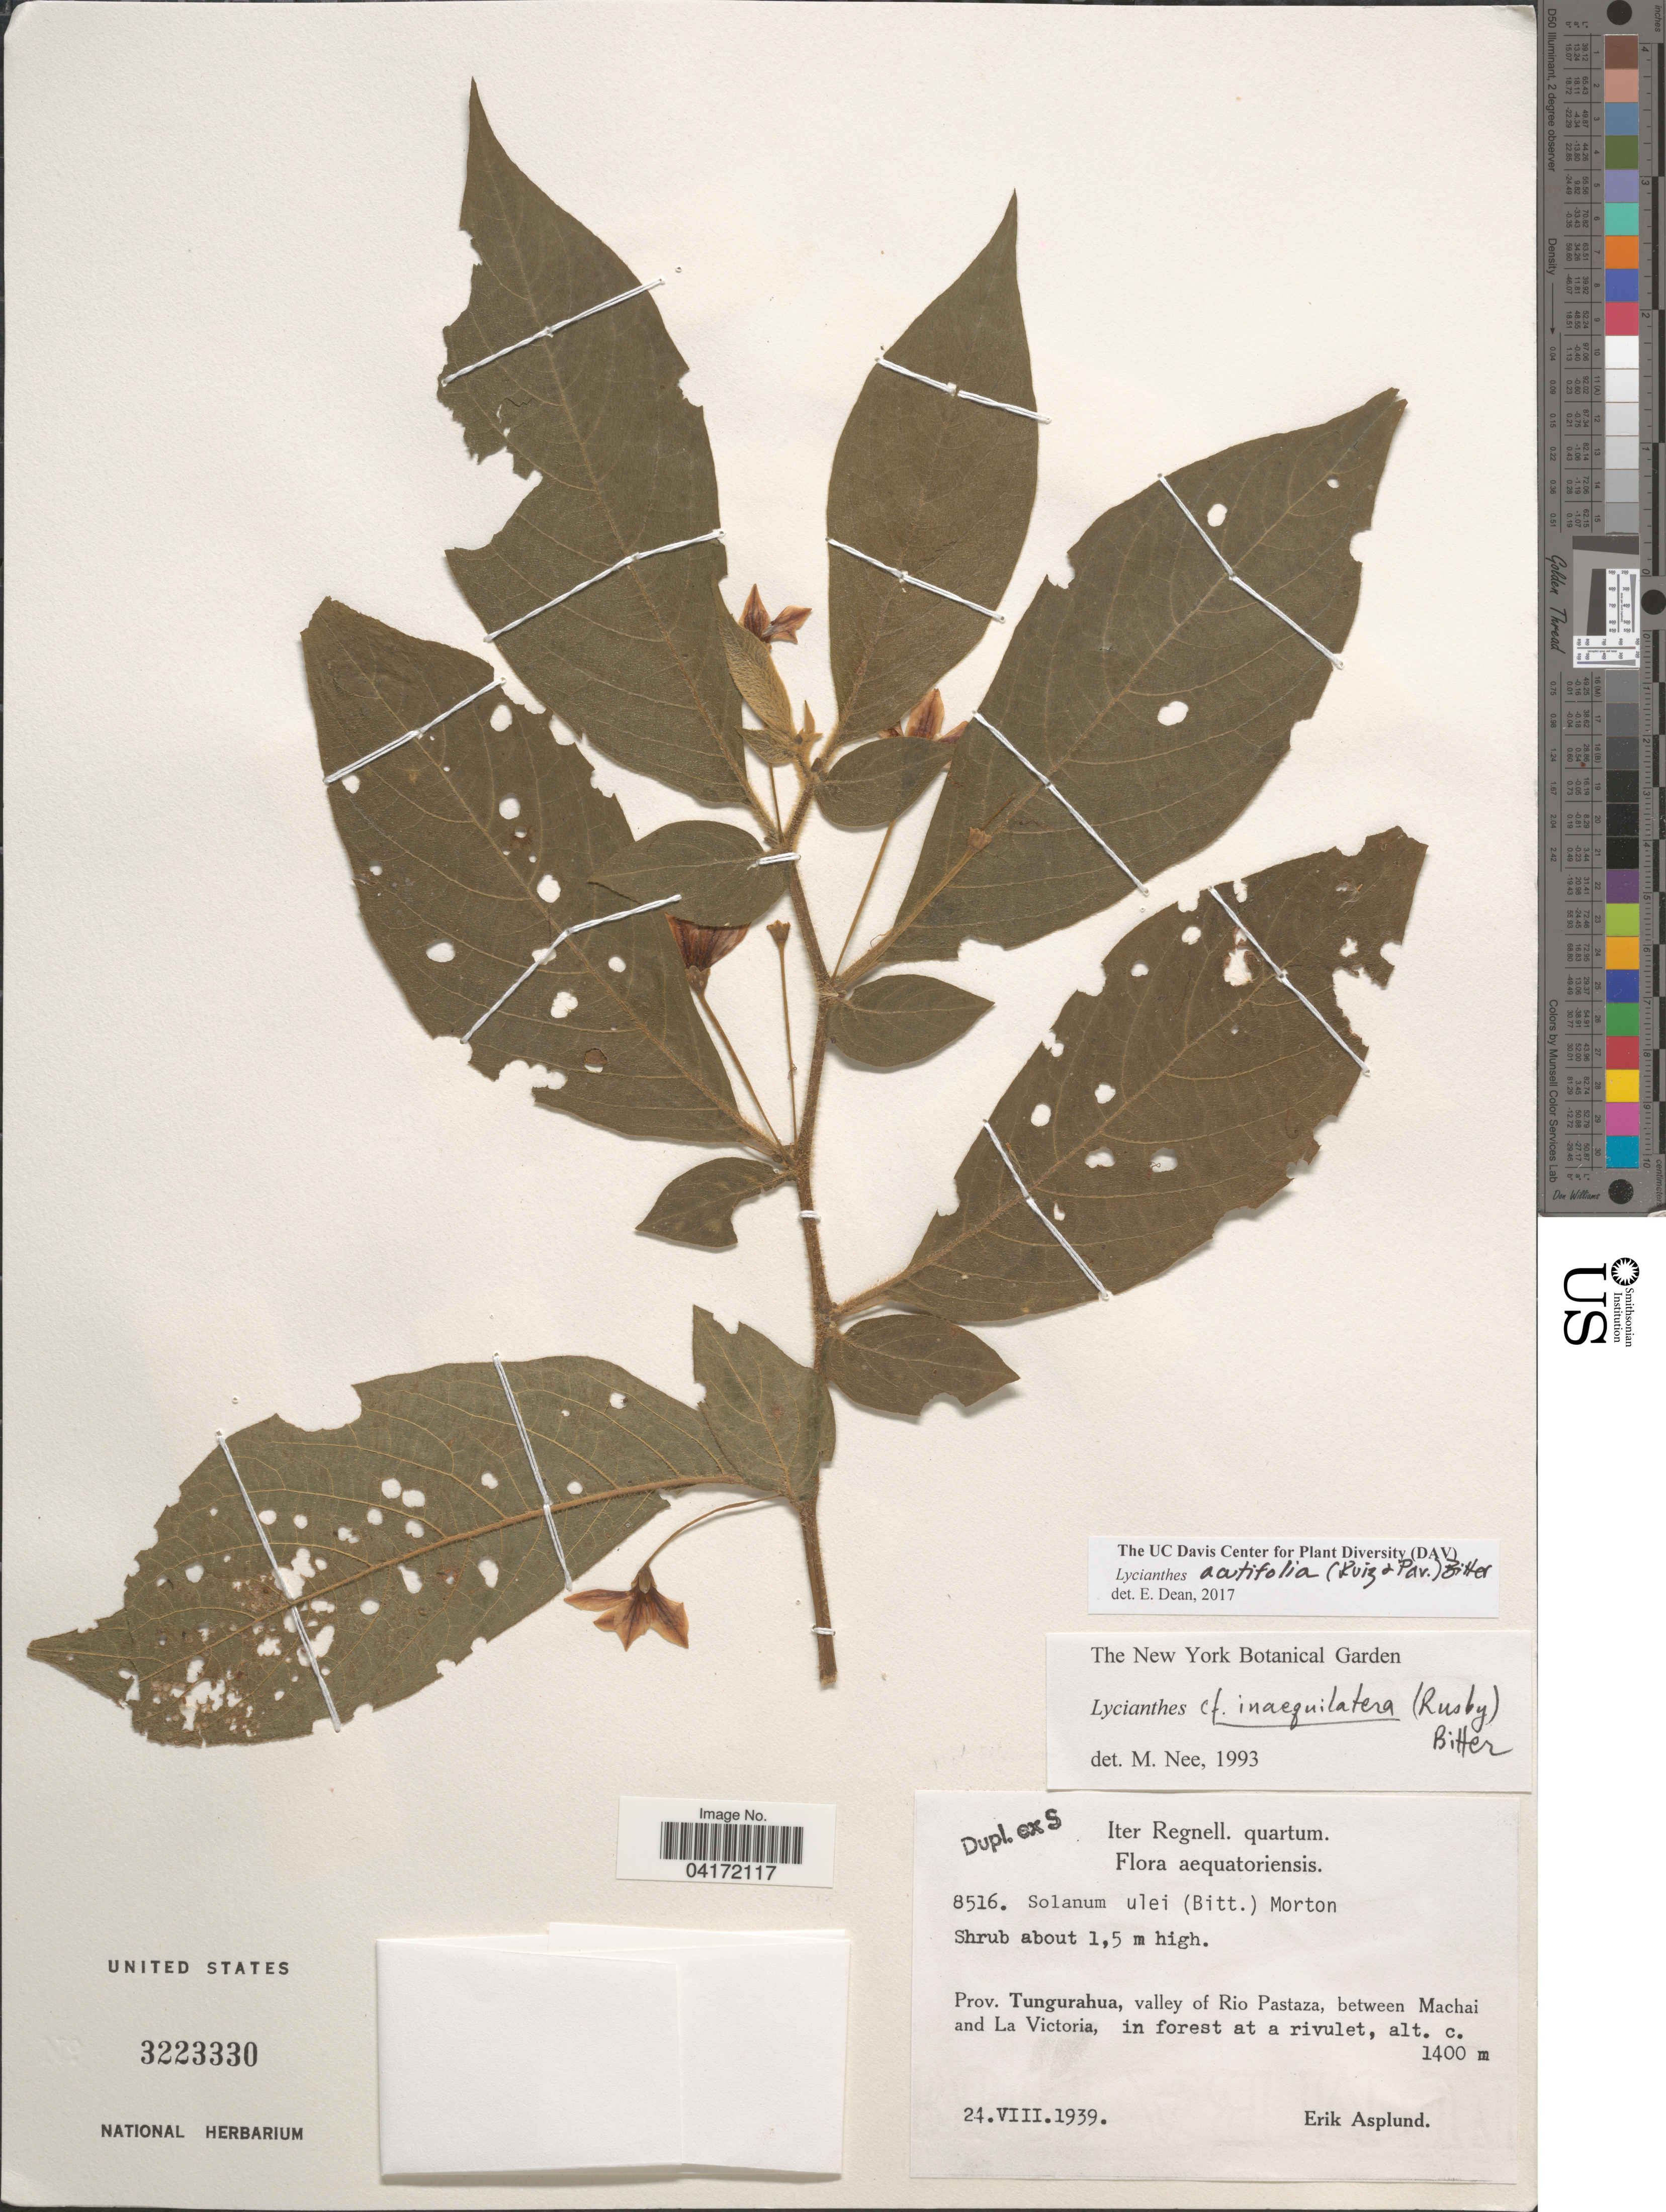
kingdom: Plantae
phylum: Tracheophyta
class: Magnoliopsida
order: Solanales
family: Solanaceae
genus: Lycianthes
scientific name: Lycianthes acutifolia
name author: (Ruiz & Pav.) Bitter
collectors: E. Asplund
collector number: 8516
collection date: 1939-08-24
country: Ecuador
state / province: Tungurahua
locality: Iter Regnell. quartum. Aequatoriensis. Valley of Rio Pastaza, between Machai and La Victoria.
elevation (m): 1400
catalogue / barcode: US 3223330